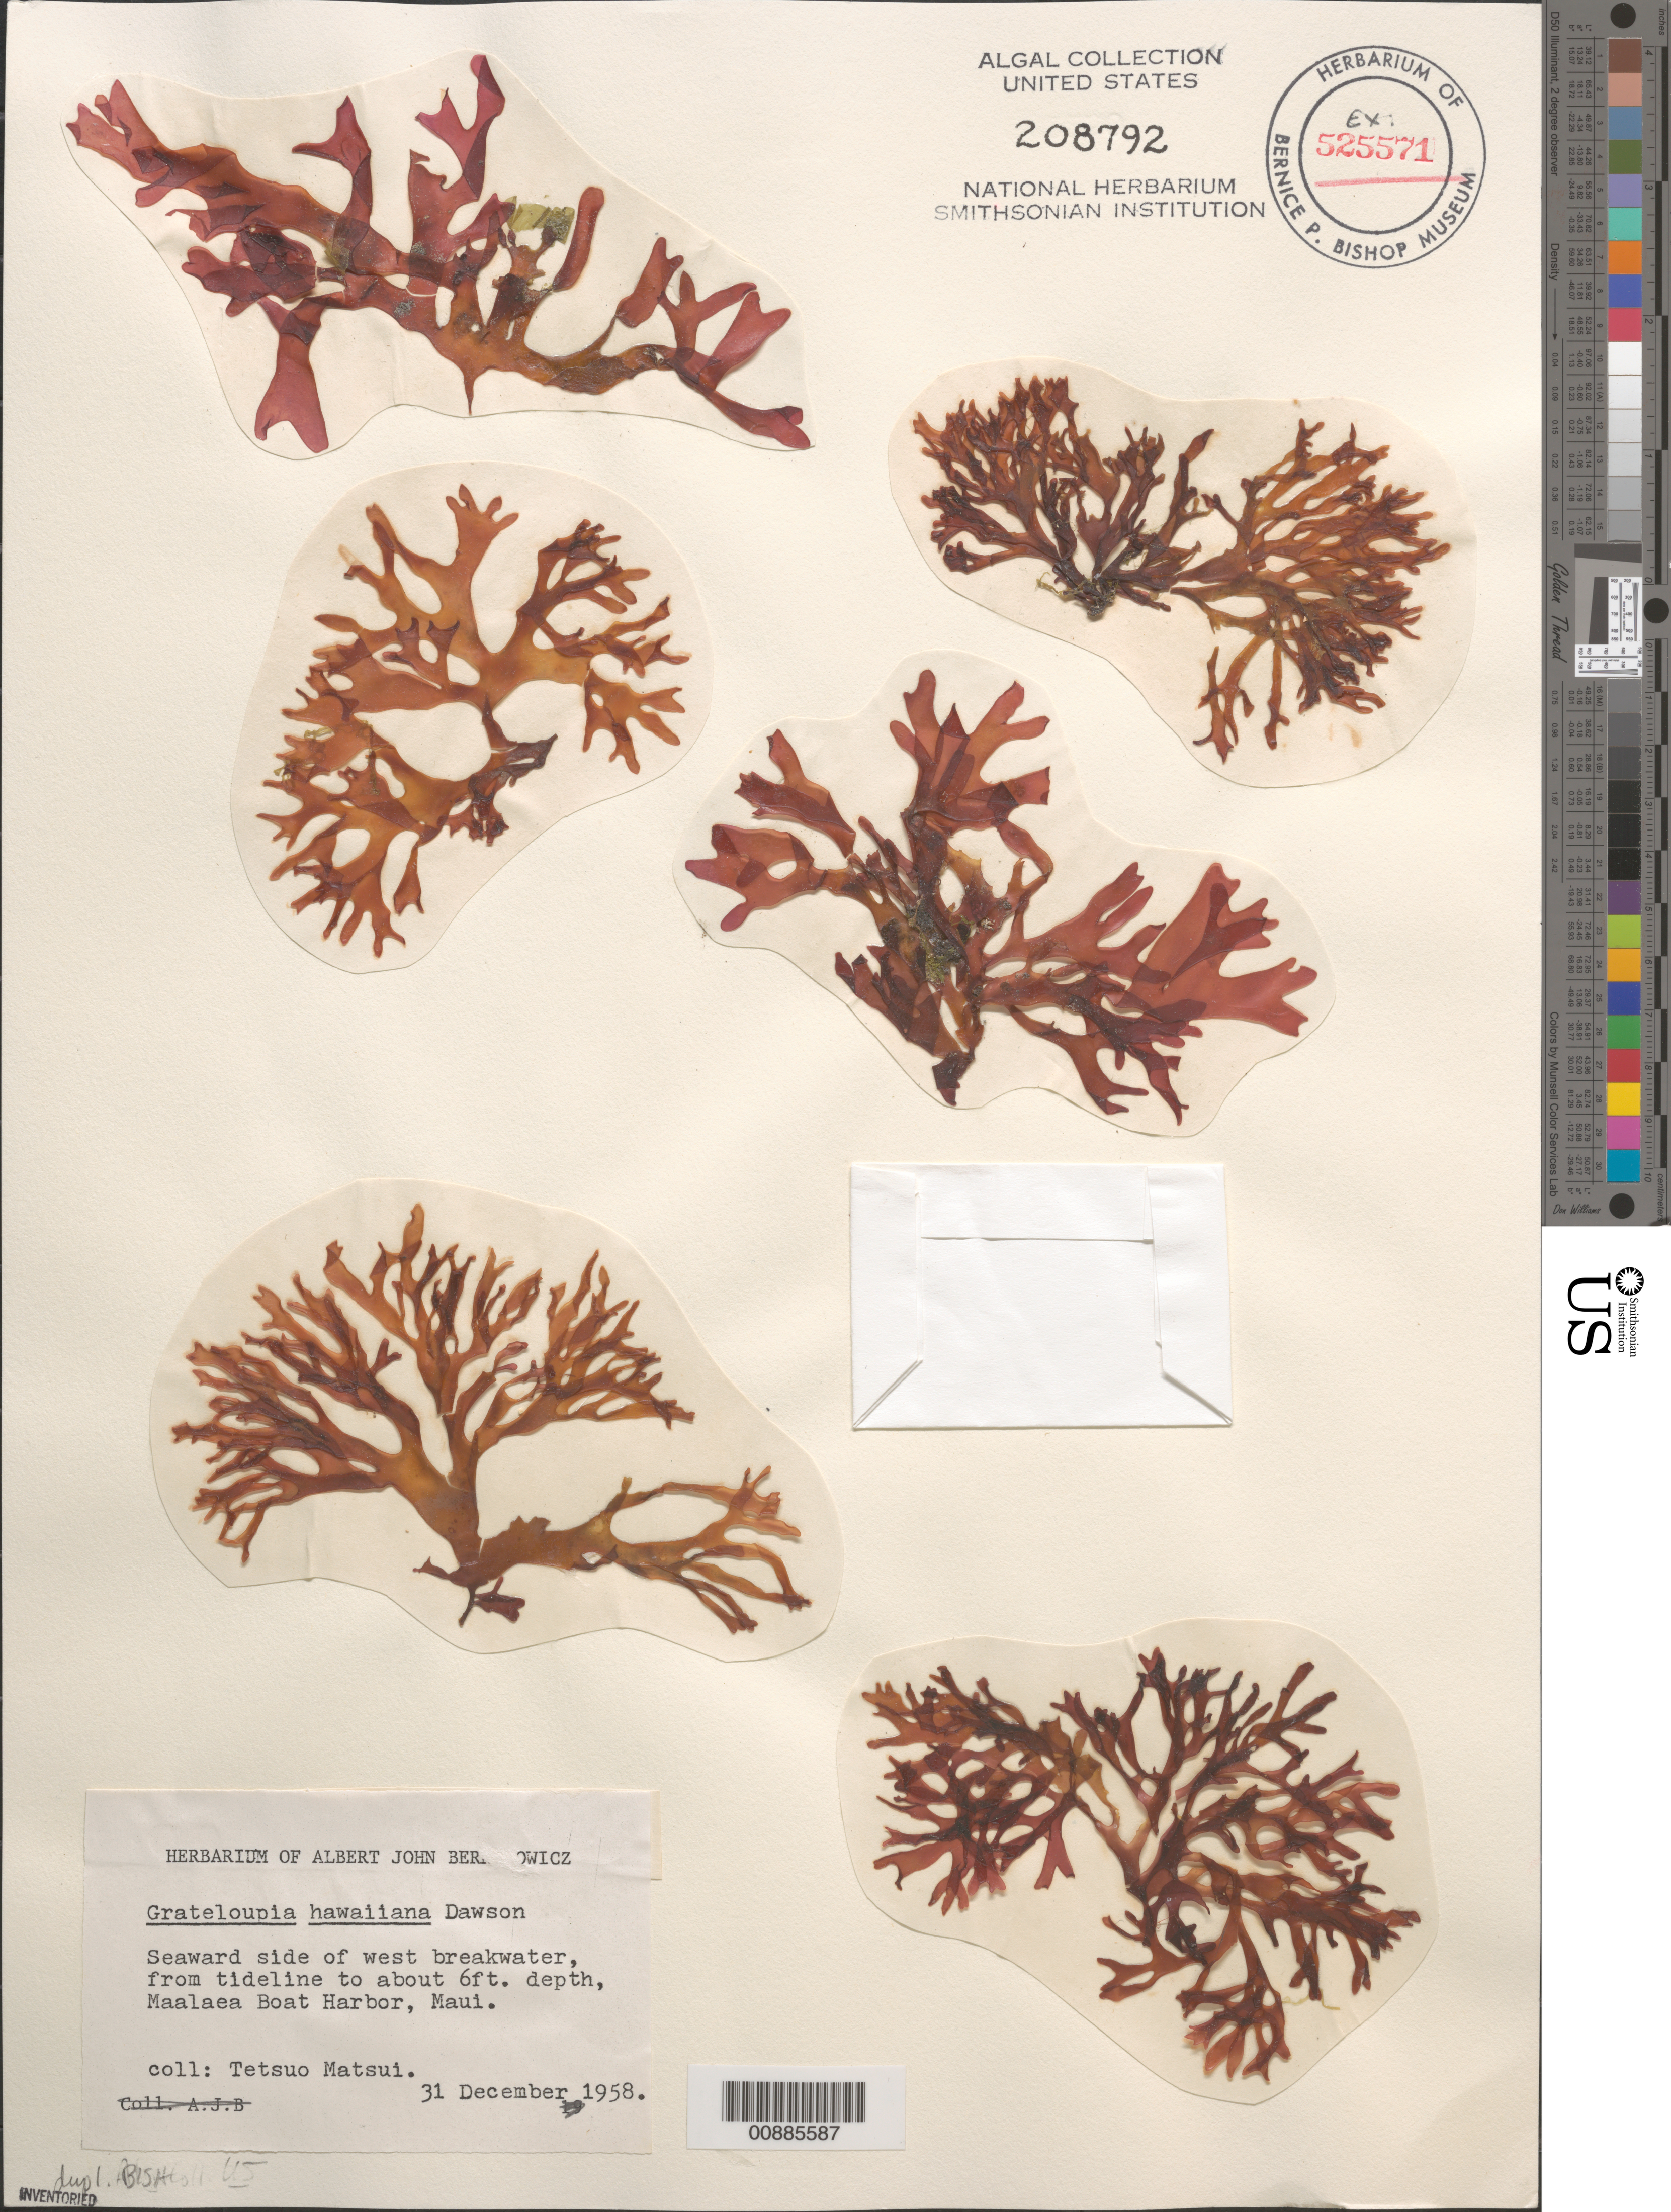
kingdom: Plantae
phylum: Rhodophyta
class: Florideophyceae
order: Halymeniales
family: Halymeniaceae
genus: Grateloupia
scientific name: Grateloupia hawaiiana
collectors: T. Matsui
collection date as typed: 31 Dec 1958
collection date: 1958-12-31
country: United States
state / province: Hawaii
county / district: Maui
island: Maui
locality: Maalaea Boat Harbor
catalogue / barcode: US 208792